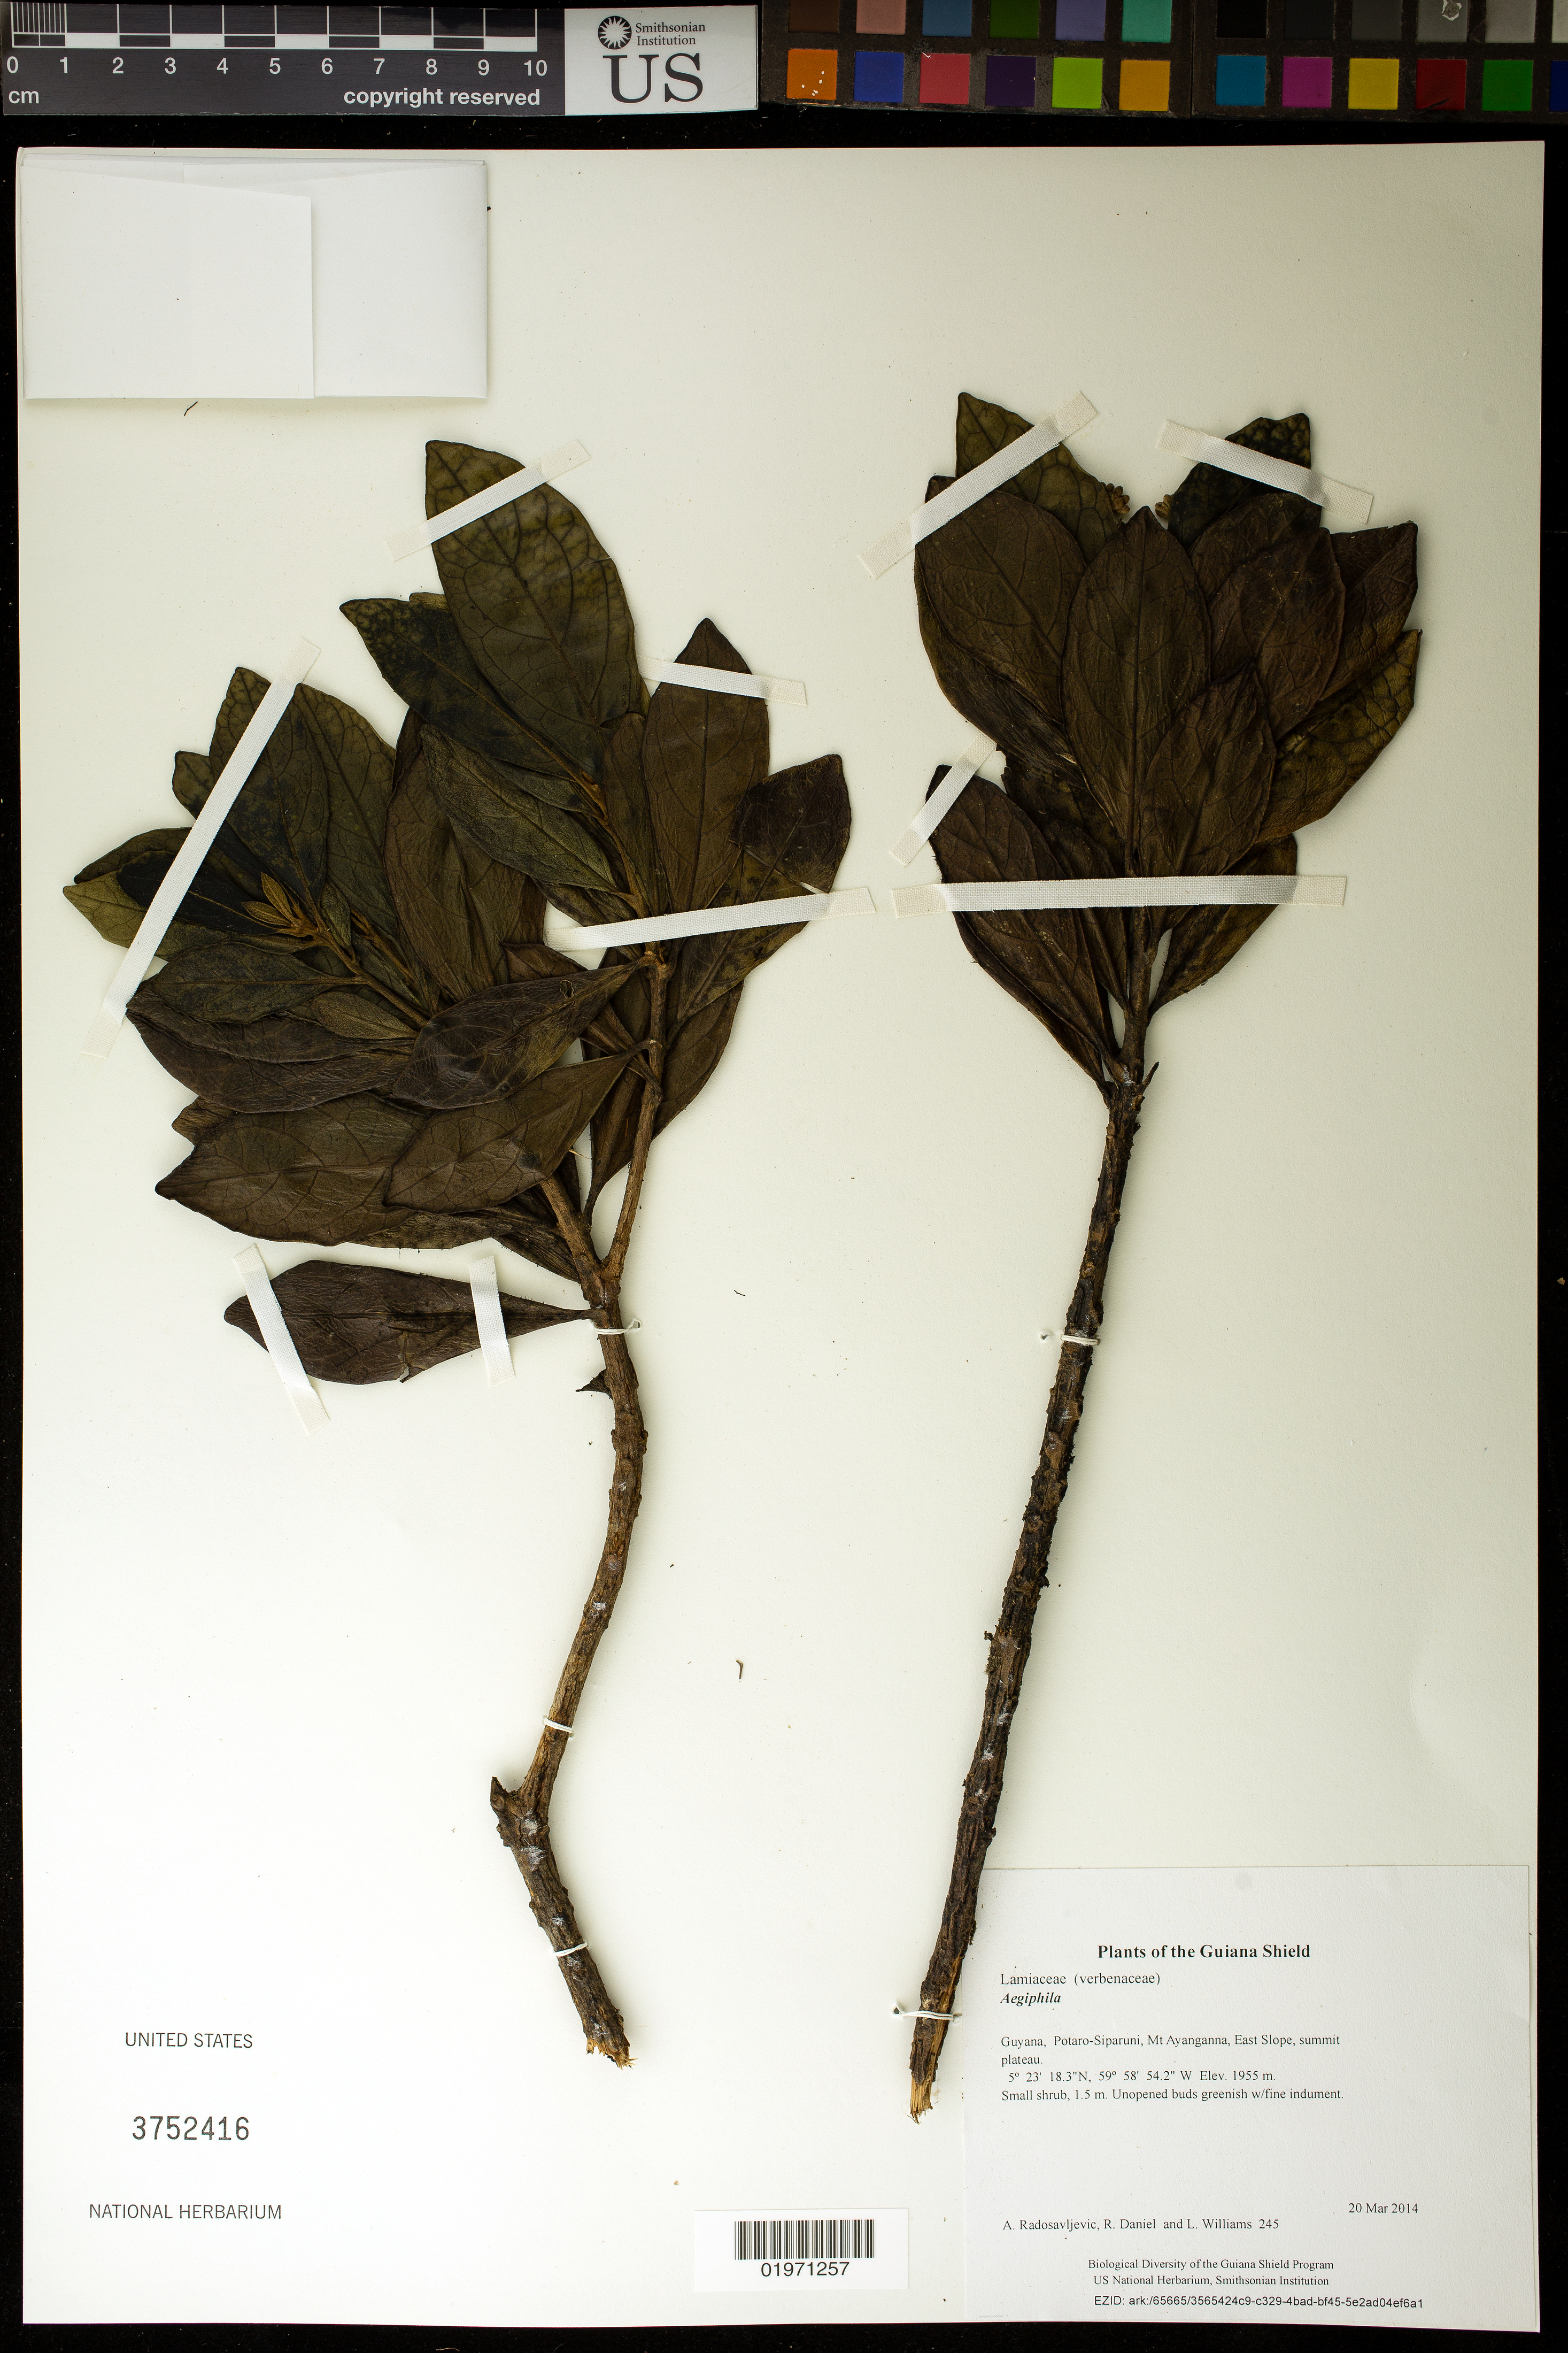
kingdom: Plantae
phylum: Tracheophyta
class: Magnoliopsida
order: Lamiales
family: Lamiaceae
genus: Aegiphila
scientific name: Aegiphila sp.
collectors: A. Radosavljevic, R. Daniel & L. Williams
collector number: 245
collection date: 2014-03-20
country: Guyana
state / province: Potaro-Siparuni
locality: Mt Ayanganna, East Slope, summit plateau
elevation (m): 1955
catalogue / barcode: US 3752416